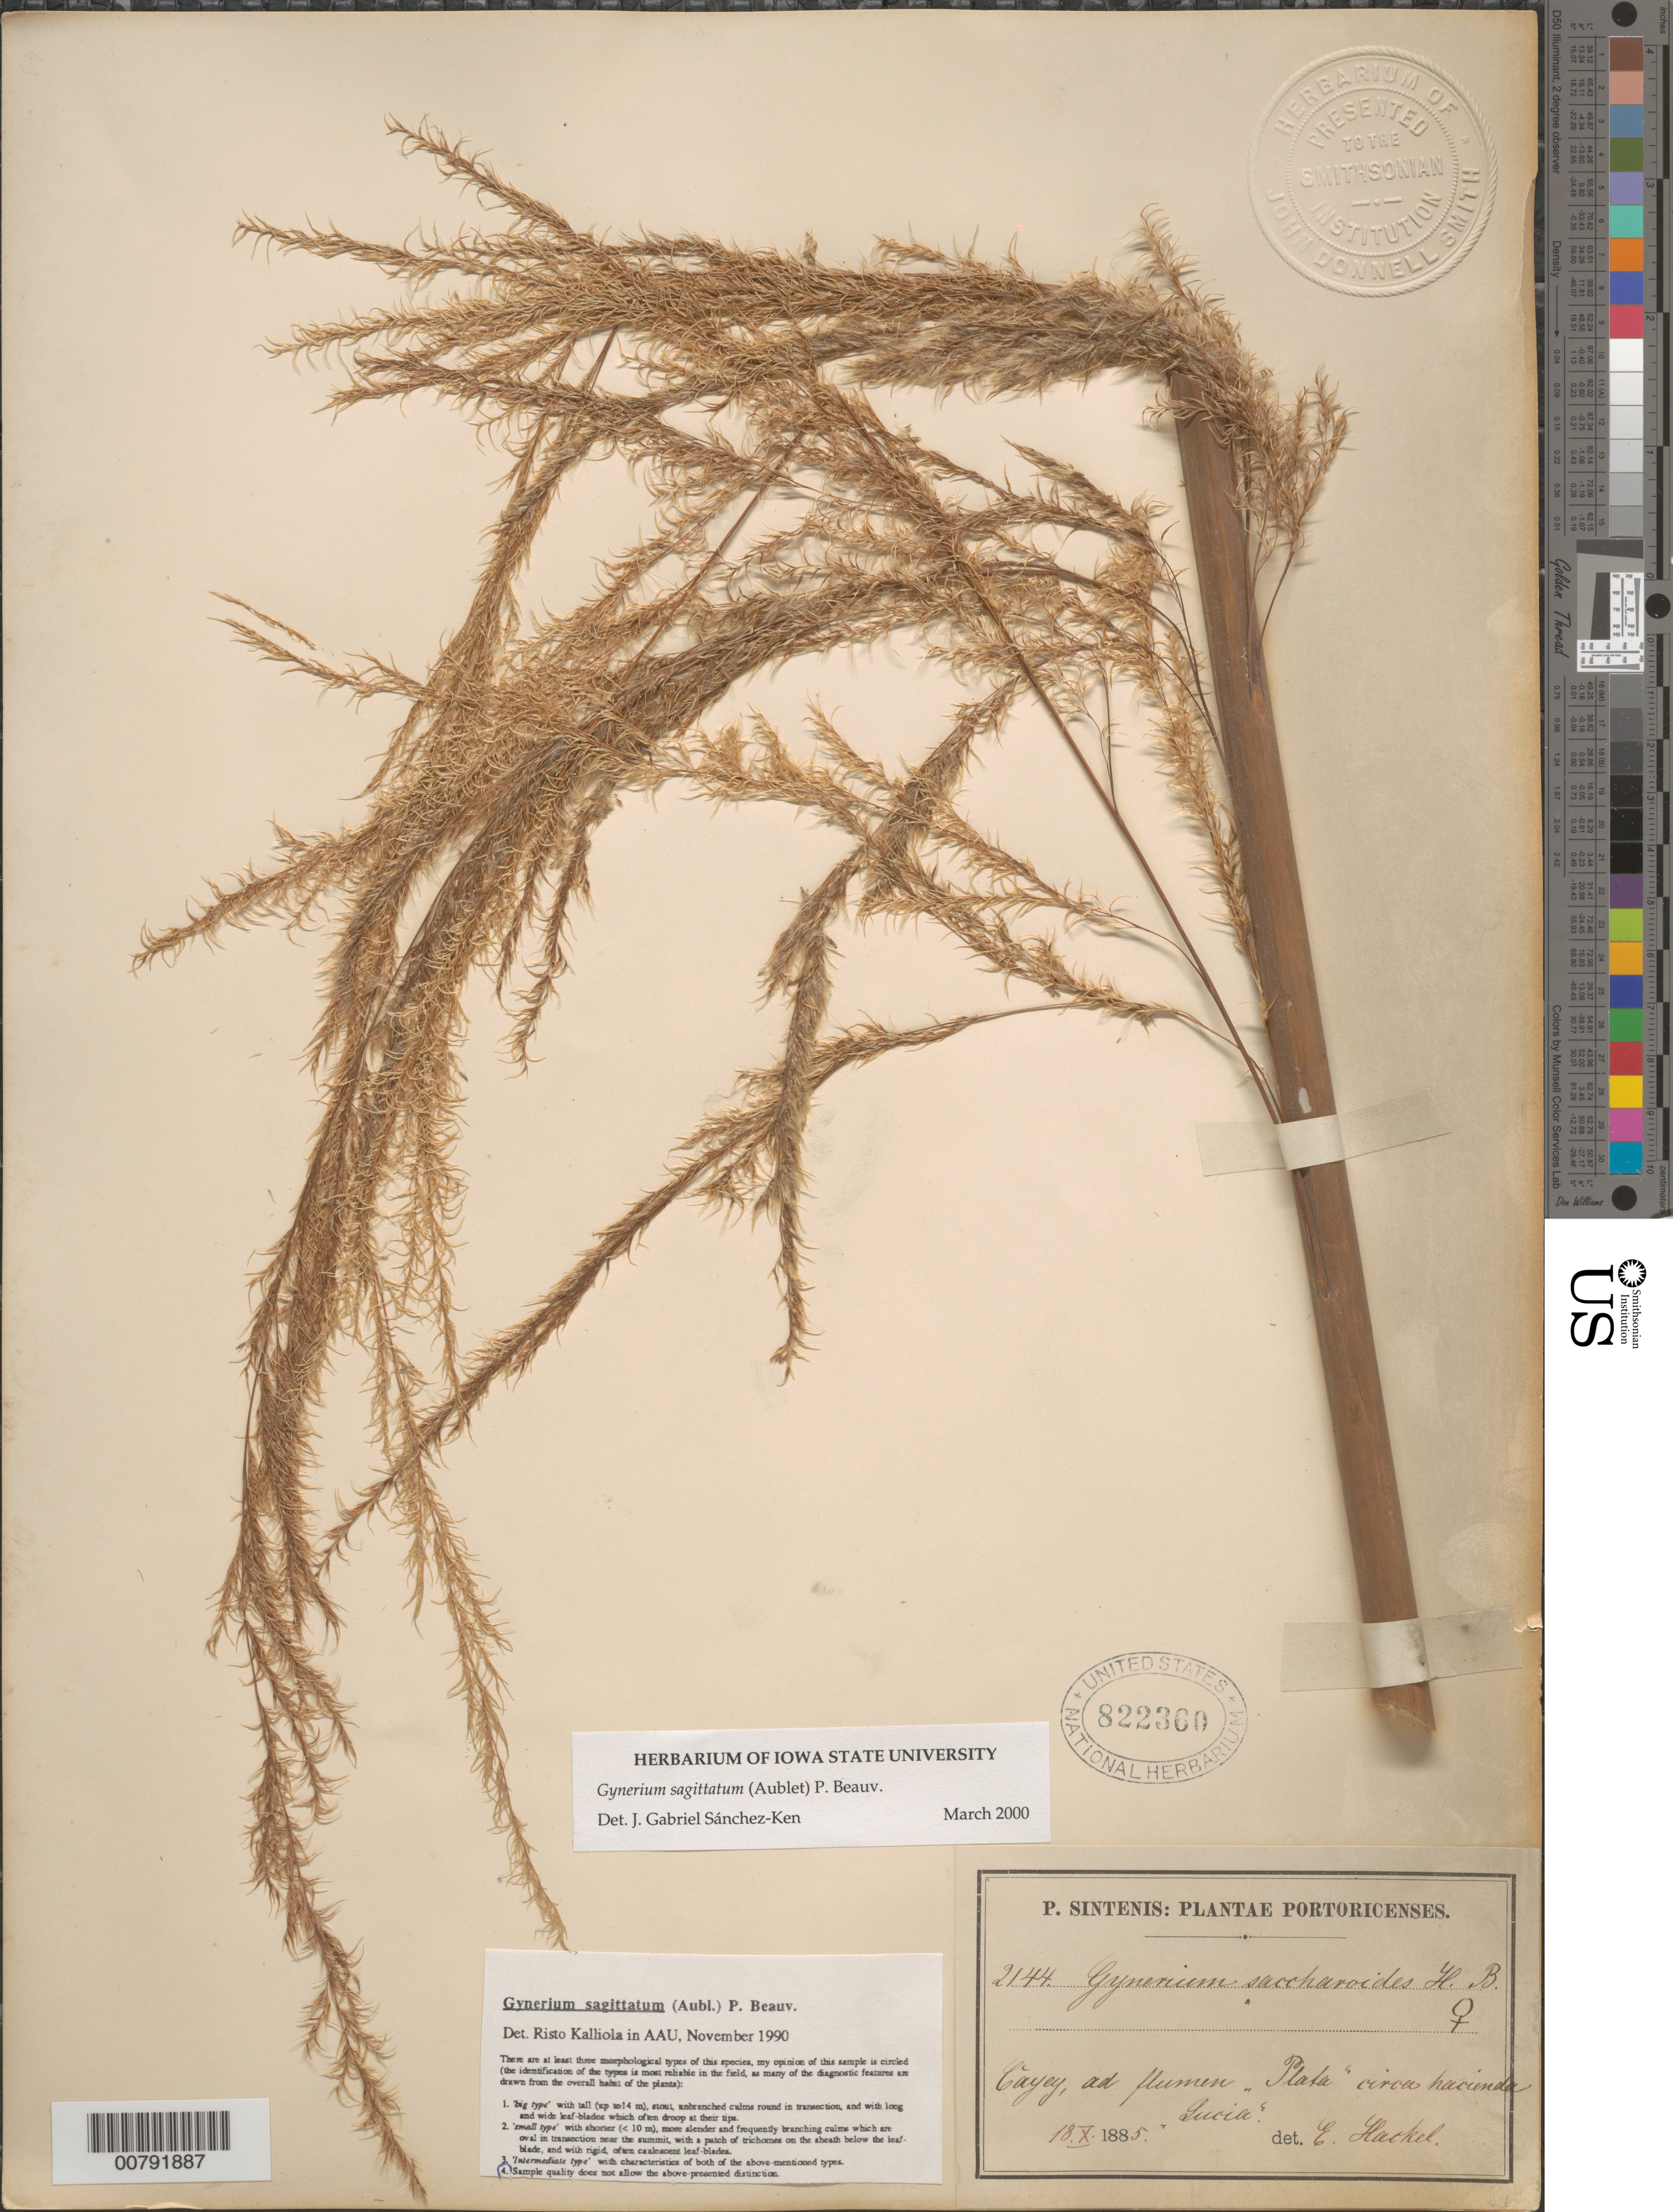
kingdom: Plantae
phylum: Tracheophyta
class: Liliopsida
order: Poales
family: Poaceae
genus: Gynerium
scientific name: Gynerium sagittatum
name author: (Aubl.) P. Beauv.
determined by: Sánchez-Ken, J. G.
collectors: P. Sintenis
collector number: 2144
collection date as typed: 18 Oct 1885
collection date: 1885-10-18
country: Puerto Rico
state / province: Cayey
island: Puerto Rico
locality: Cayey, Plata "circa hacienda Lucia"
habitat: Ad flumin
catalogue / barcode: US 822360